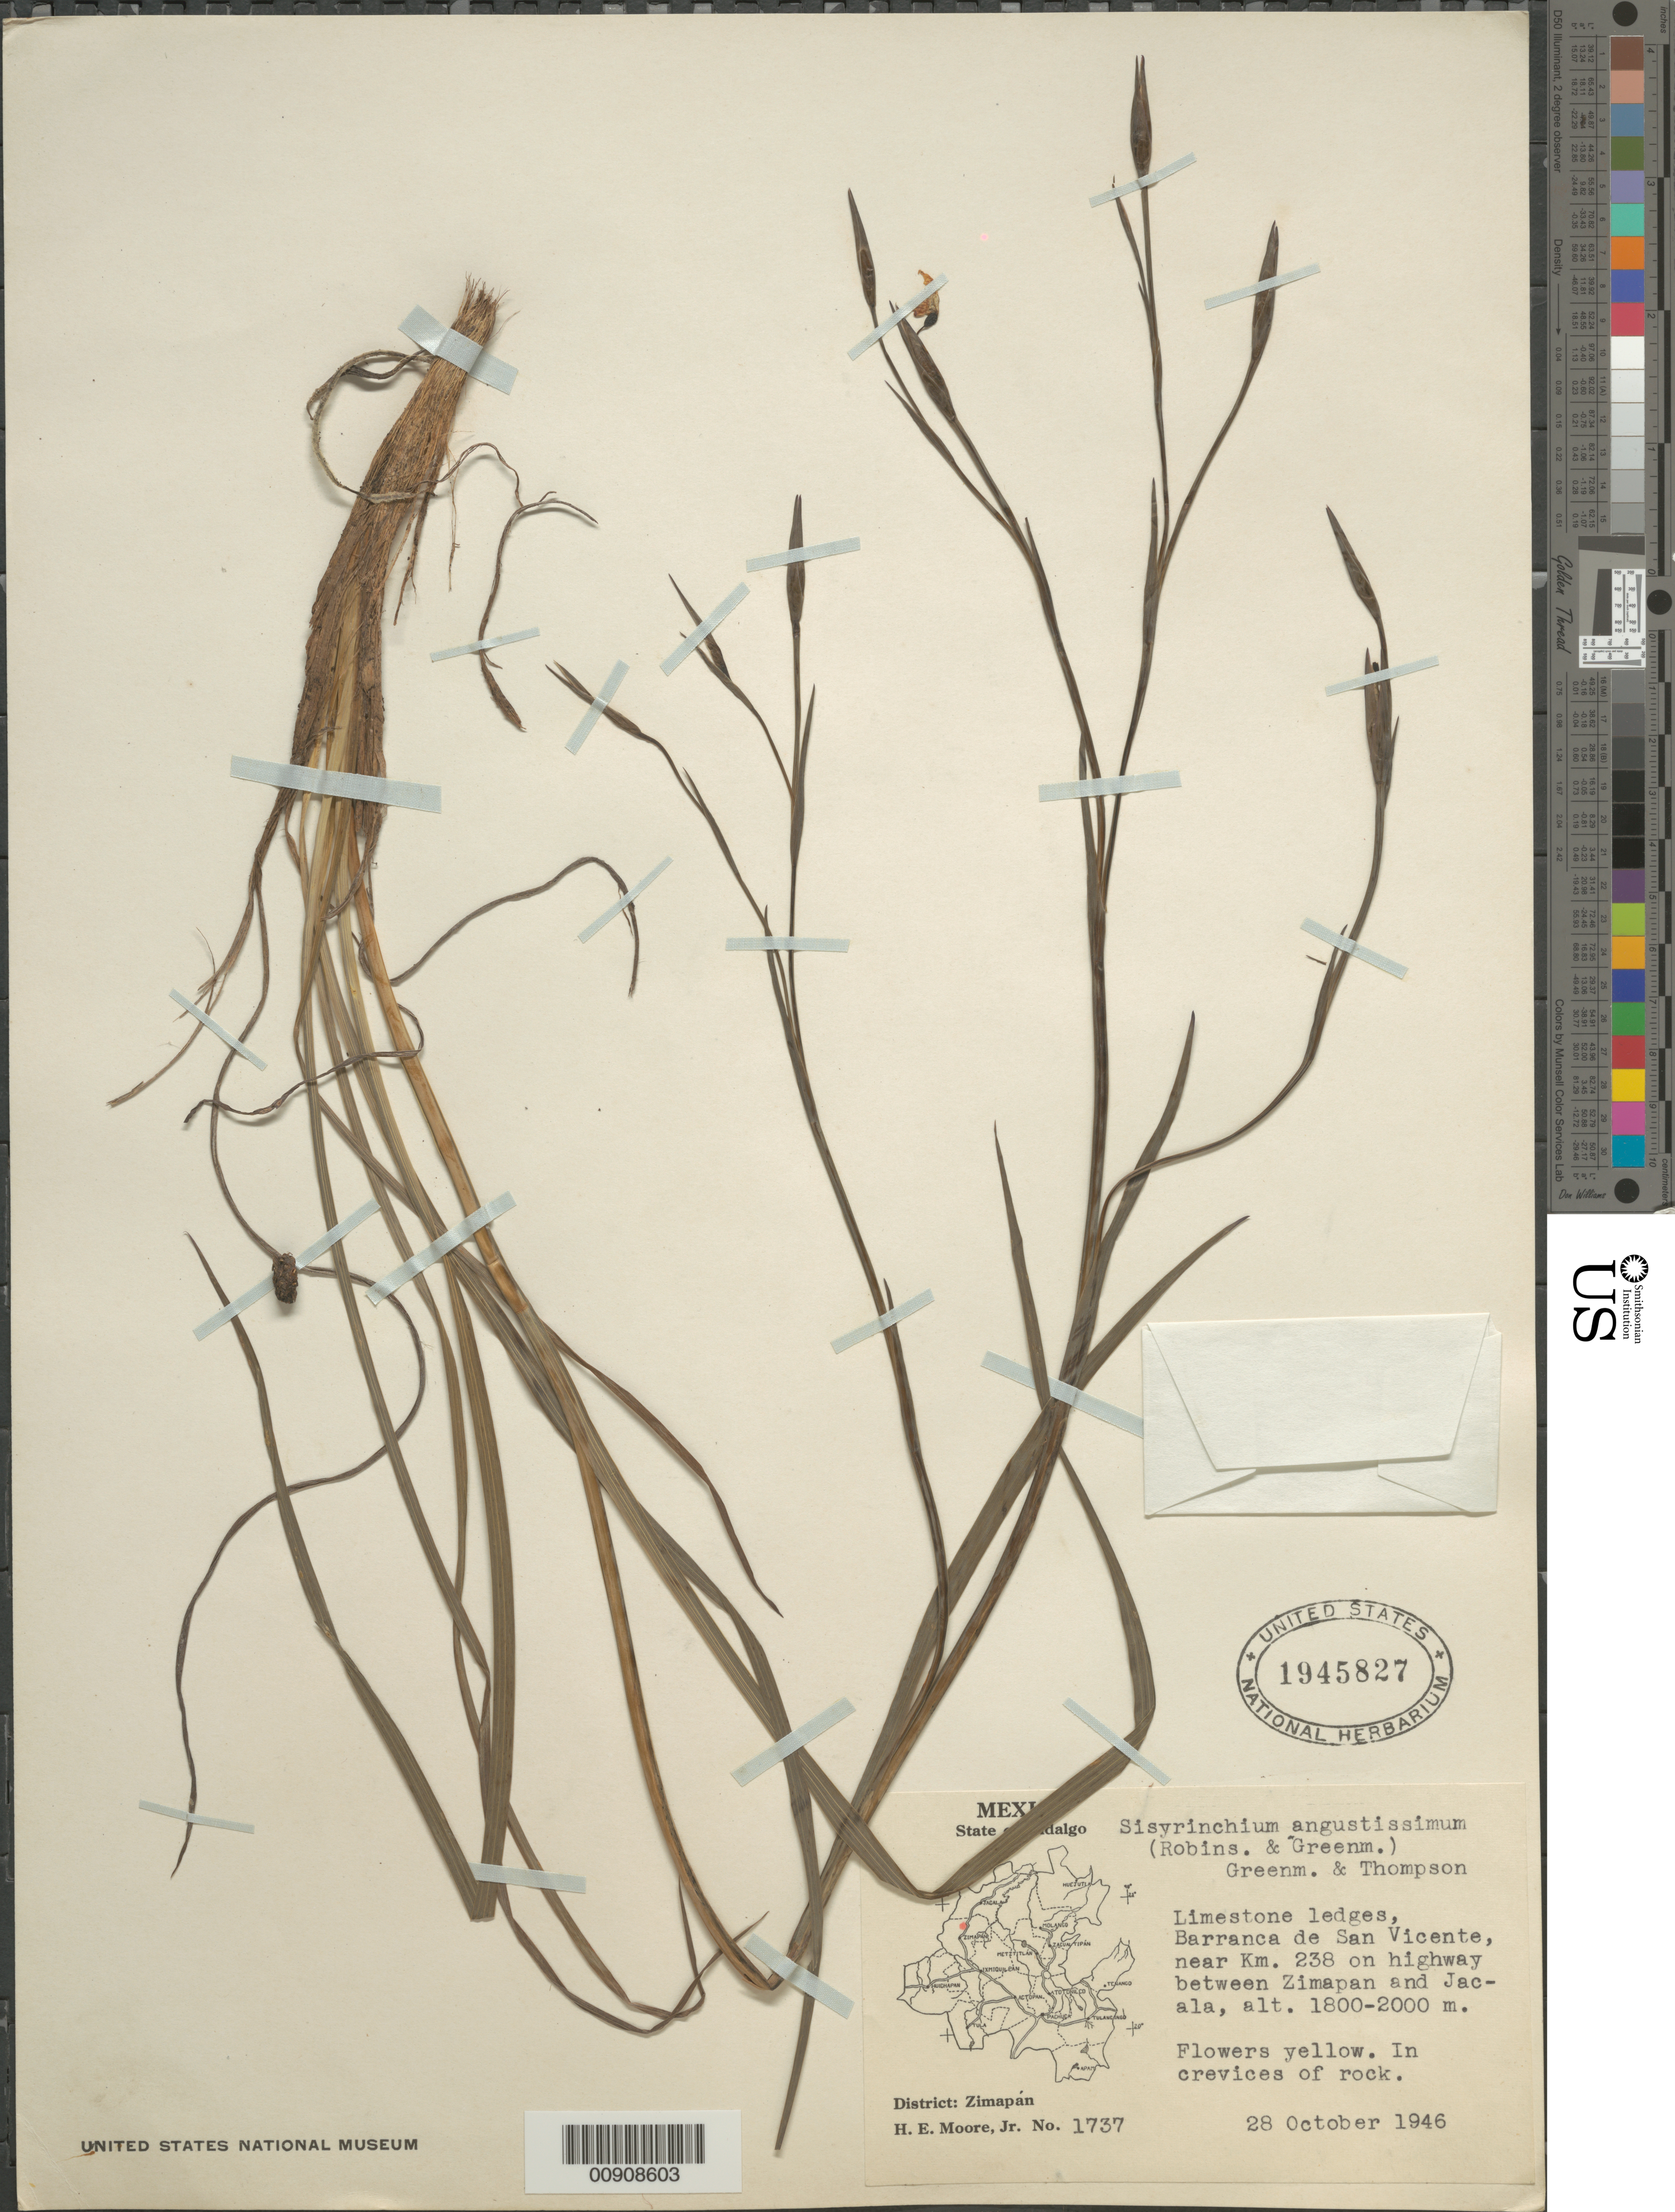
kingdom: Plantae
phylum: Tracheophyta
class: Liliopsida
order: Asparagales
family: Iridaceae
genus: Sisyrinchium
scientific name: Sisyrinchium angustissimum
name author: (B.L. Rob.) Greenm. & C.H. Thomps.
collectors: H. E. Moore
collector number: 1737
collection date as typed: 28 Oct 1946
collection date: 1946-10-28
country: Mexico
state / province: Hidalgo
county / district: Zimapán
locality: Barranca de San Vicente, near km. 238 on highway between Zimapán and Jacala.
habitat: In crevices of rock. Limestone ledges.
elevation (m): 2000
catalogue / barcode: US 1945827